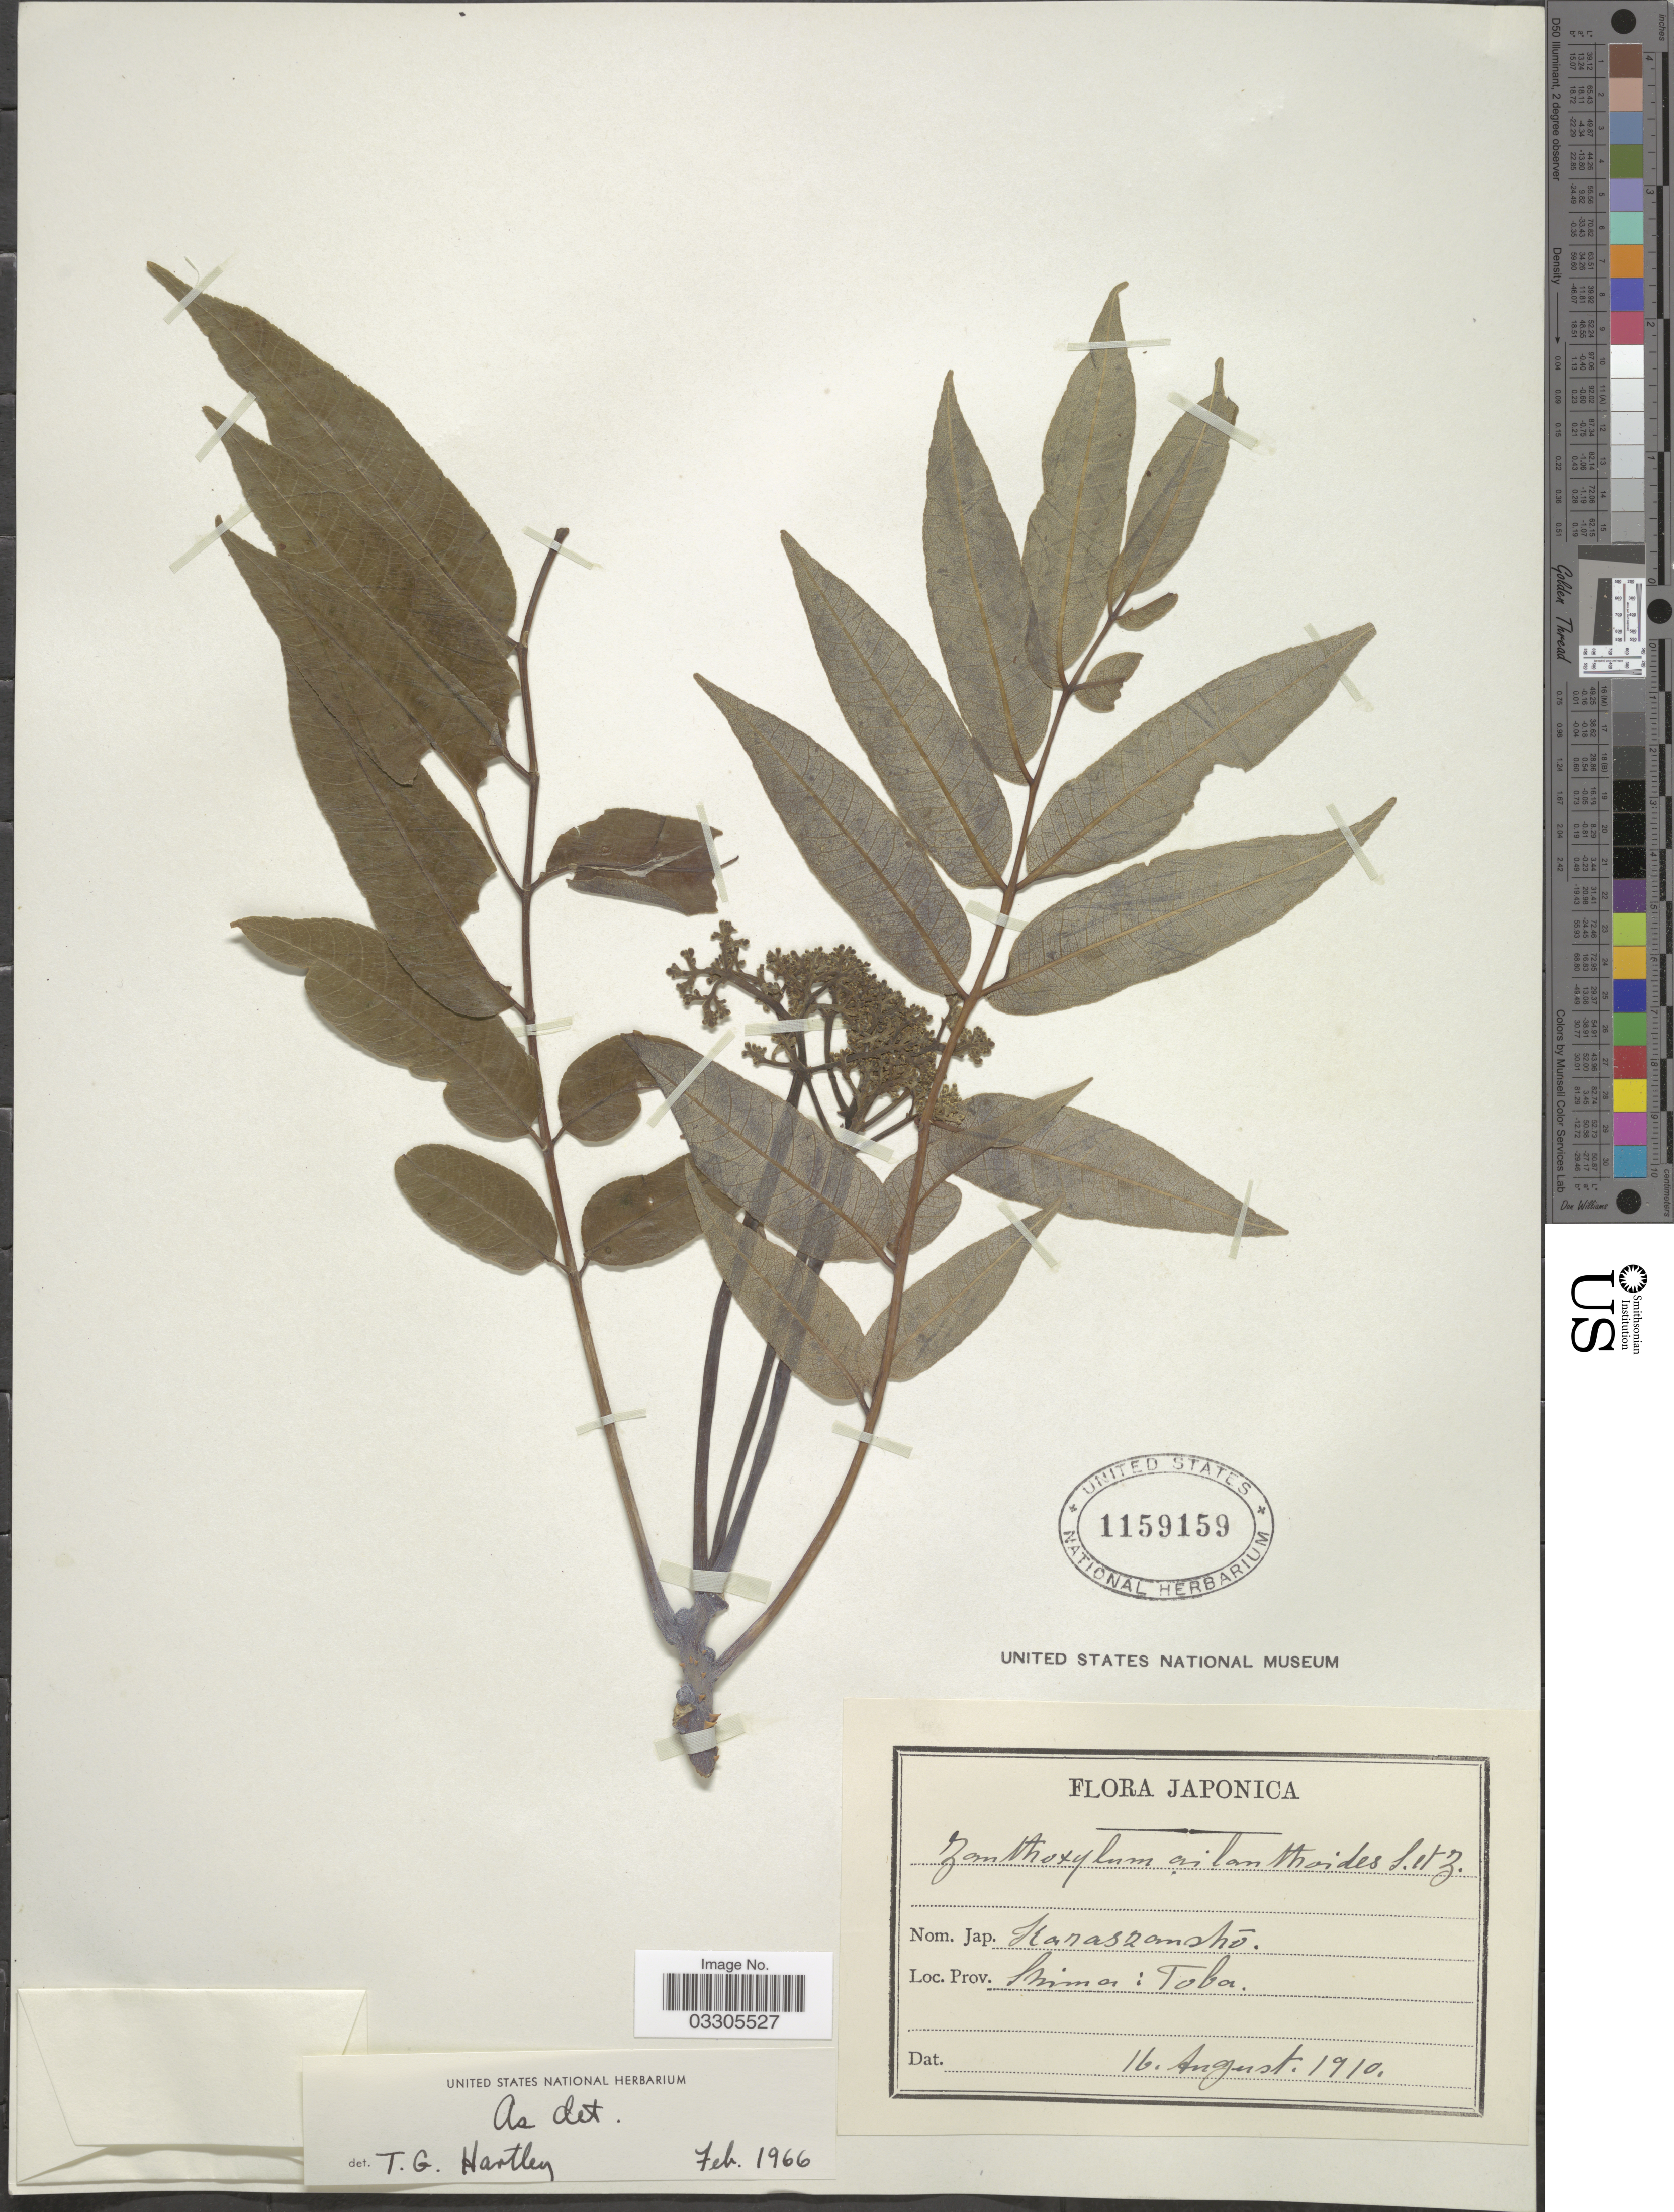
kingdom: Plantae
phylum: Tracheophyta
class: Magnoliopsida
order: Sapindales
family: Rutaceae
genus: Zanthoxylum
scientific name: Zanthoxylum ailanthoides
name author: Siebold & Zucc.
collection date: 1910-08-16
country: Japan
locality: Prov. Shima: Toba.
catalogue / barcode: US 1159159